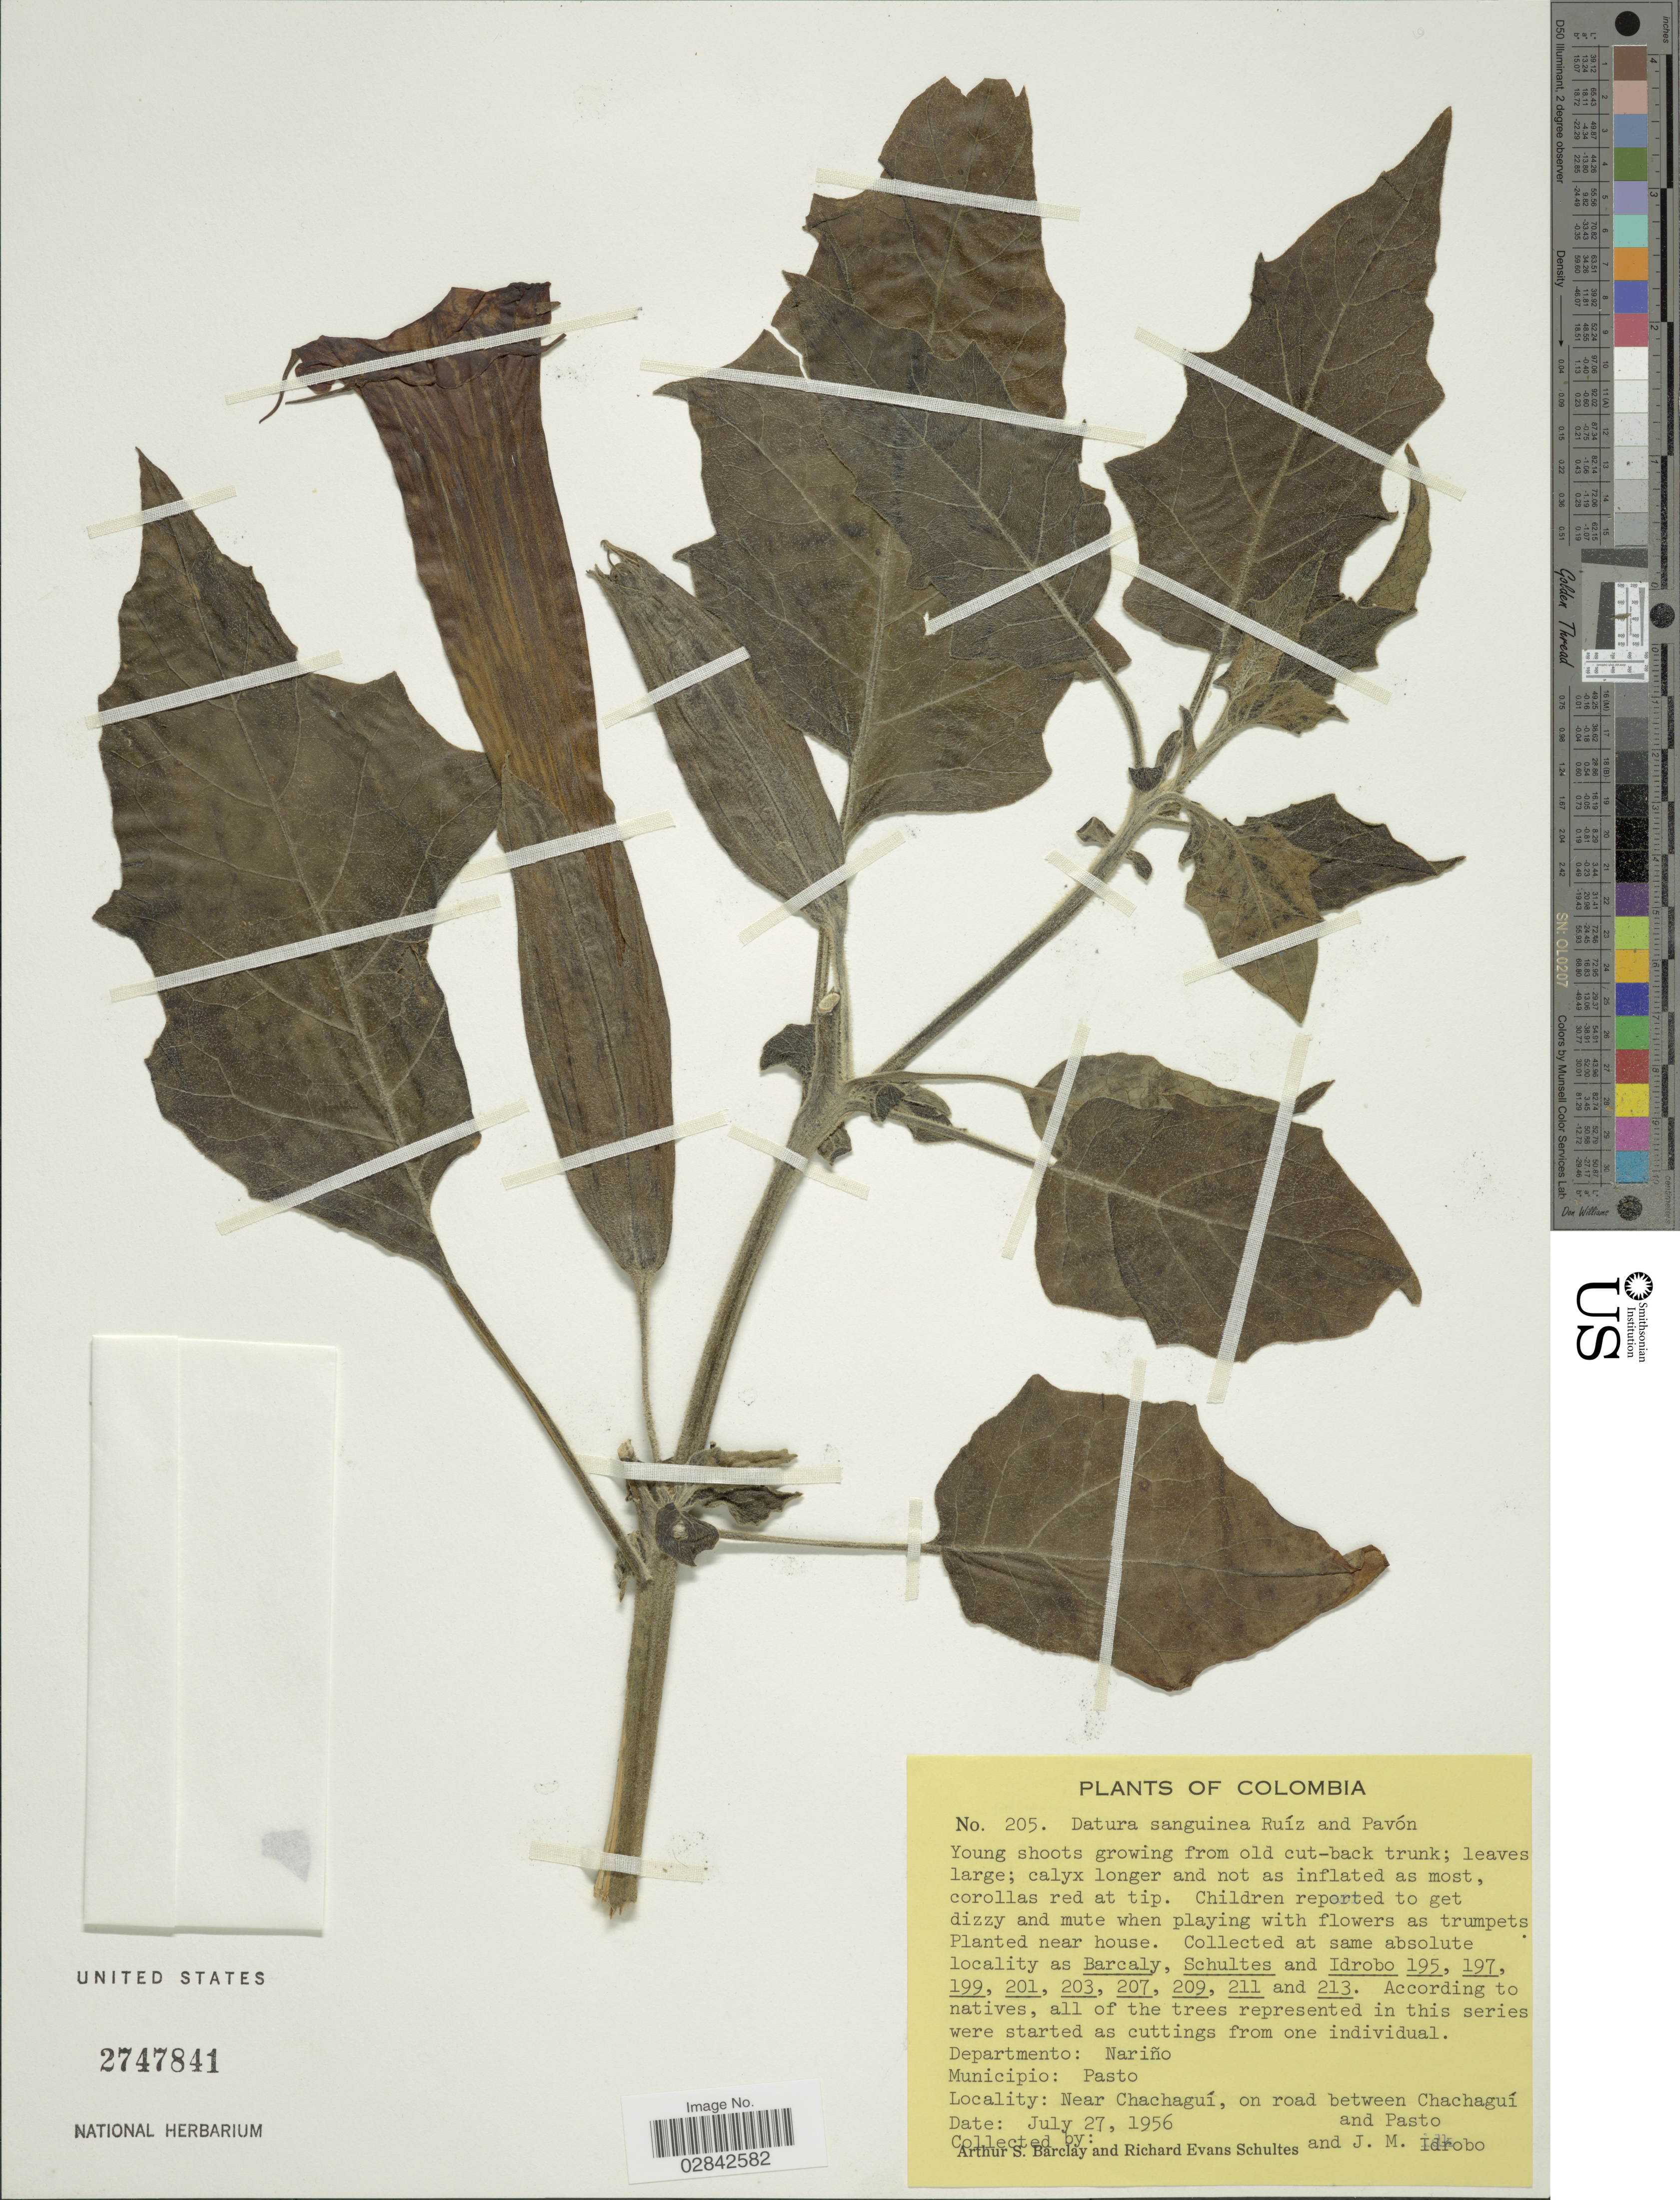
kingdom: Plantae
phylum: Tracheophyta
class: Magnoliopsida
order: Solanales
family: Solanaceae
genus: Brugmansia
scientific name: Brugmansia sanguinea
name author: (Ruiz & Pav.) D. Don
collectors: A. S. Barclay, R. E. Schultes & J. M. Idrobo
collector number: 205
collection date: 1956-07-27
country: Colombia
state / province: Nariño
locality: Departmento: Nariño. Municipio: Pasto. Near Chachaguí, on road between Chachahuí and Pasto.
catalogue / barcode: US 2747841